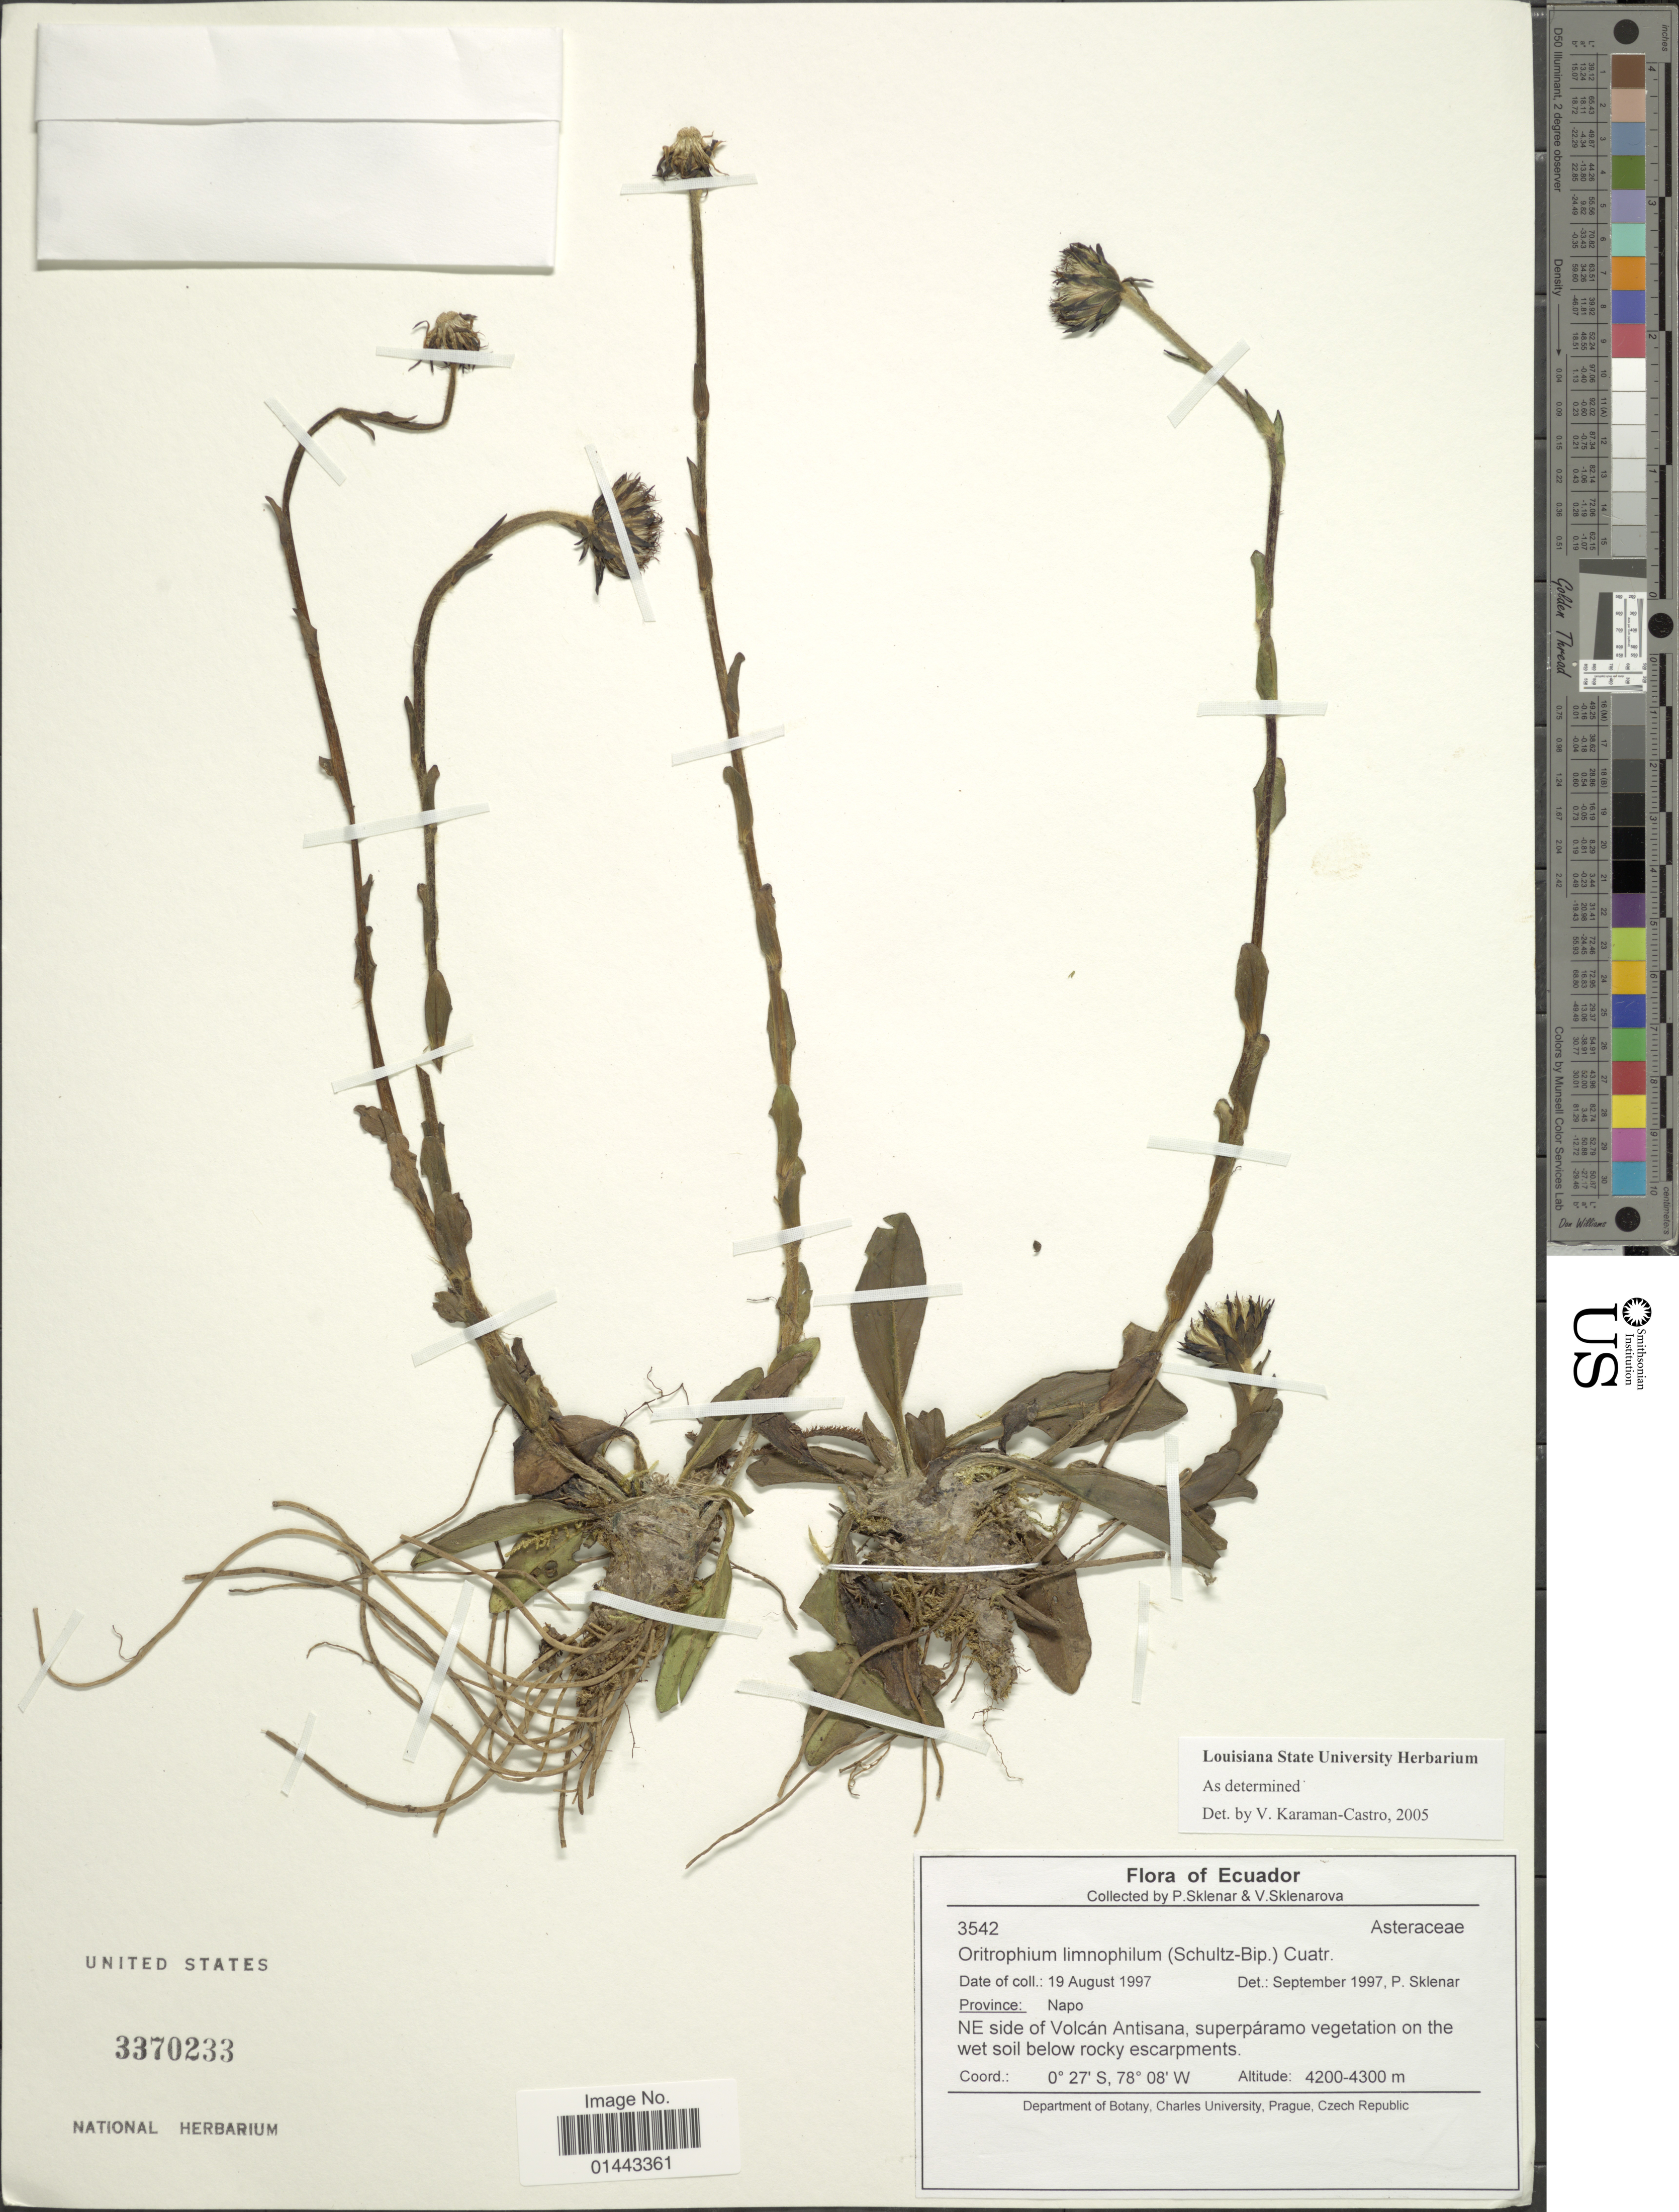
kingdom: Plantae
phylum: Tracheophyta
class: Magnoliopsida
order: Asterales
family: Asteraceae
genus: Oritrophium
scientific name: Oritrophium limnophilum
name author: (Sch. Bip.) Cuatrec.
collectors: P. Sklenár & V. Sklenárová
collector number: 3542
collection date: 1997-08-19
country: Ecuador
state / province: Napo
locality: NE side of Volcan Antisana, superparamo vegetation on the wet soil below rocky escarpments.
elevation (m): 4200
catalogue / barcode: US 3370233